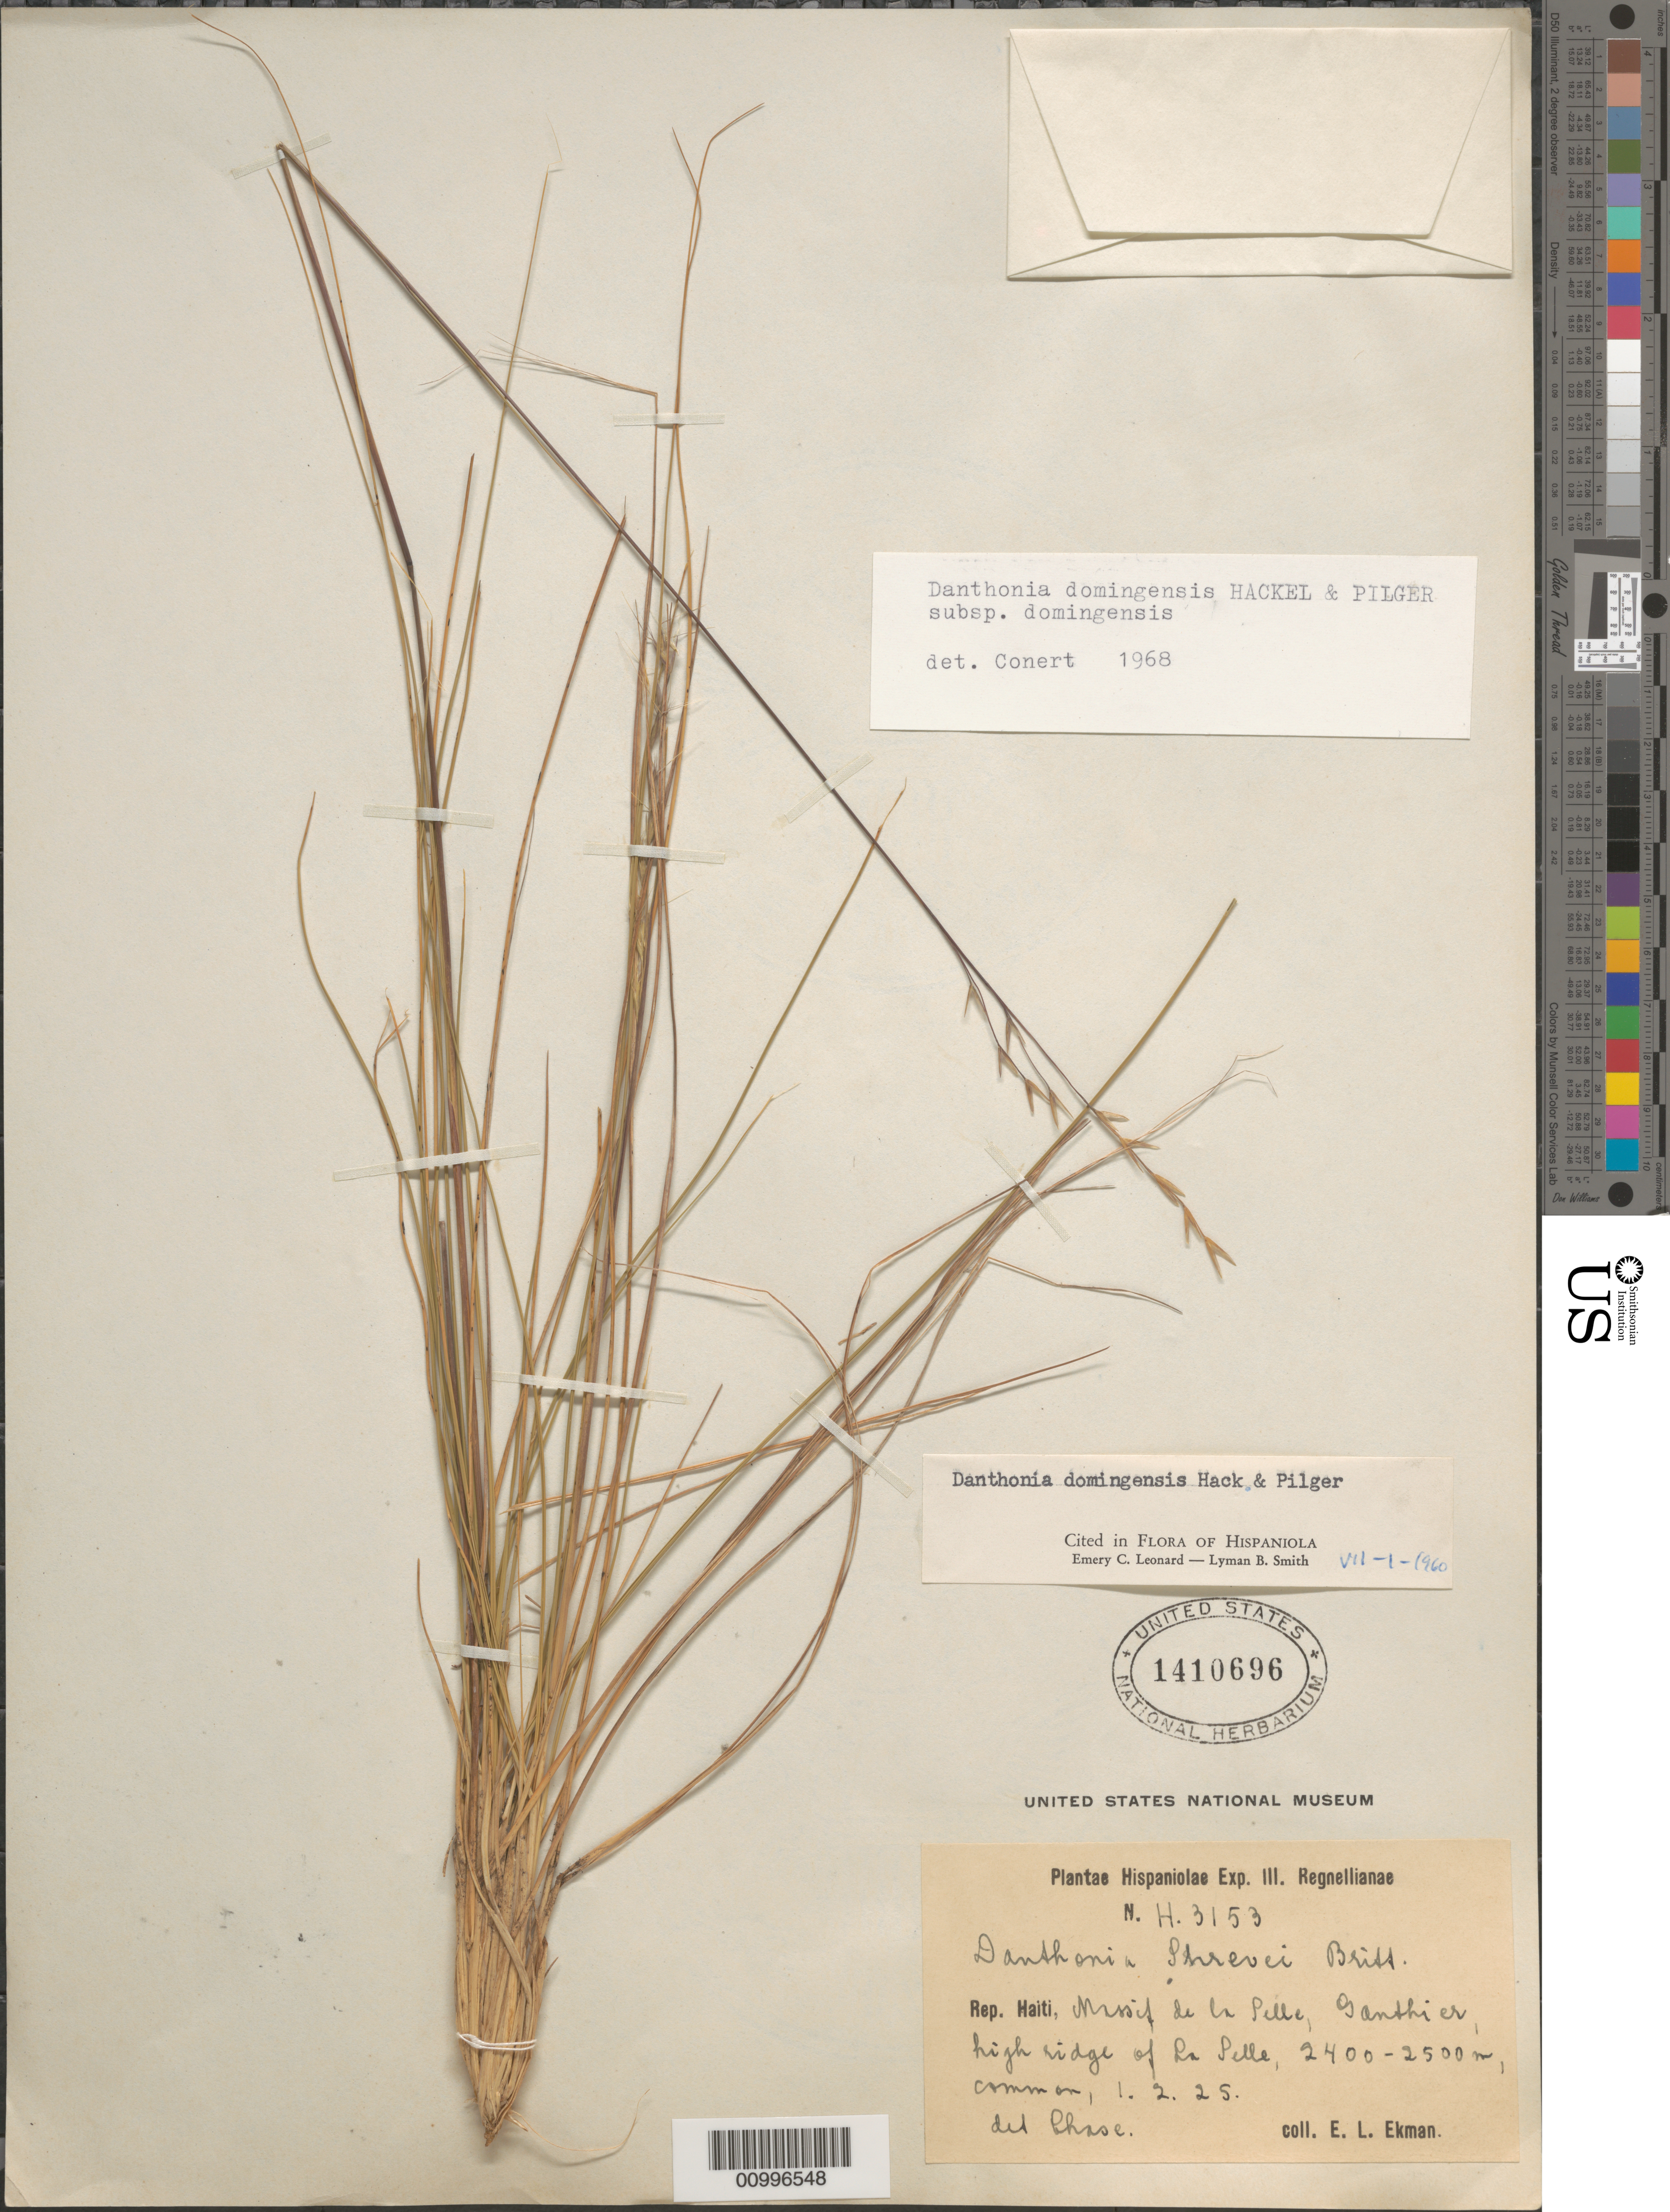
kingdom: Plantae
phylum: Tracheophyta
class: Liliopsida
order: Poales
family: Poaceae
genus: Danthonia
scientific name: Danthonia domingensis subsp. domingensis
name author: Hack. & Pilg.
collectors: E. L. Ekman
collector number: H 3153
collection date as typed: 02 Jan 1925 or 01 Feb 1925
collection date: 1925-01-02 or 1925-02-01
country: Haiti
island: Hispaniola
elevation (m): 2400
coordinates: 0 N, 0 E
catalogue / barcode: US 1410696